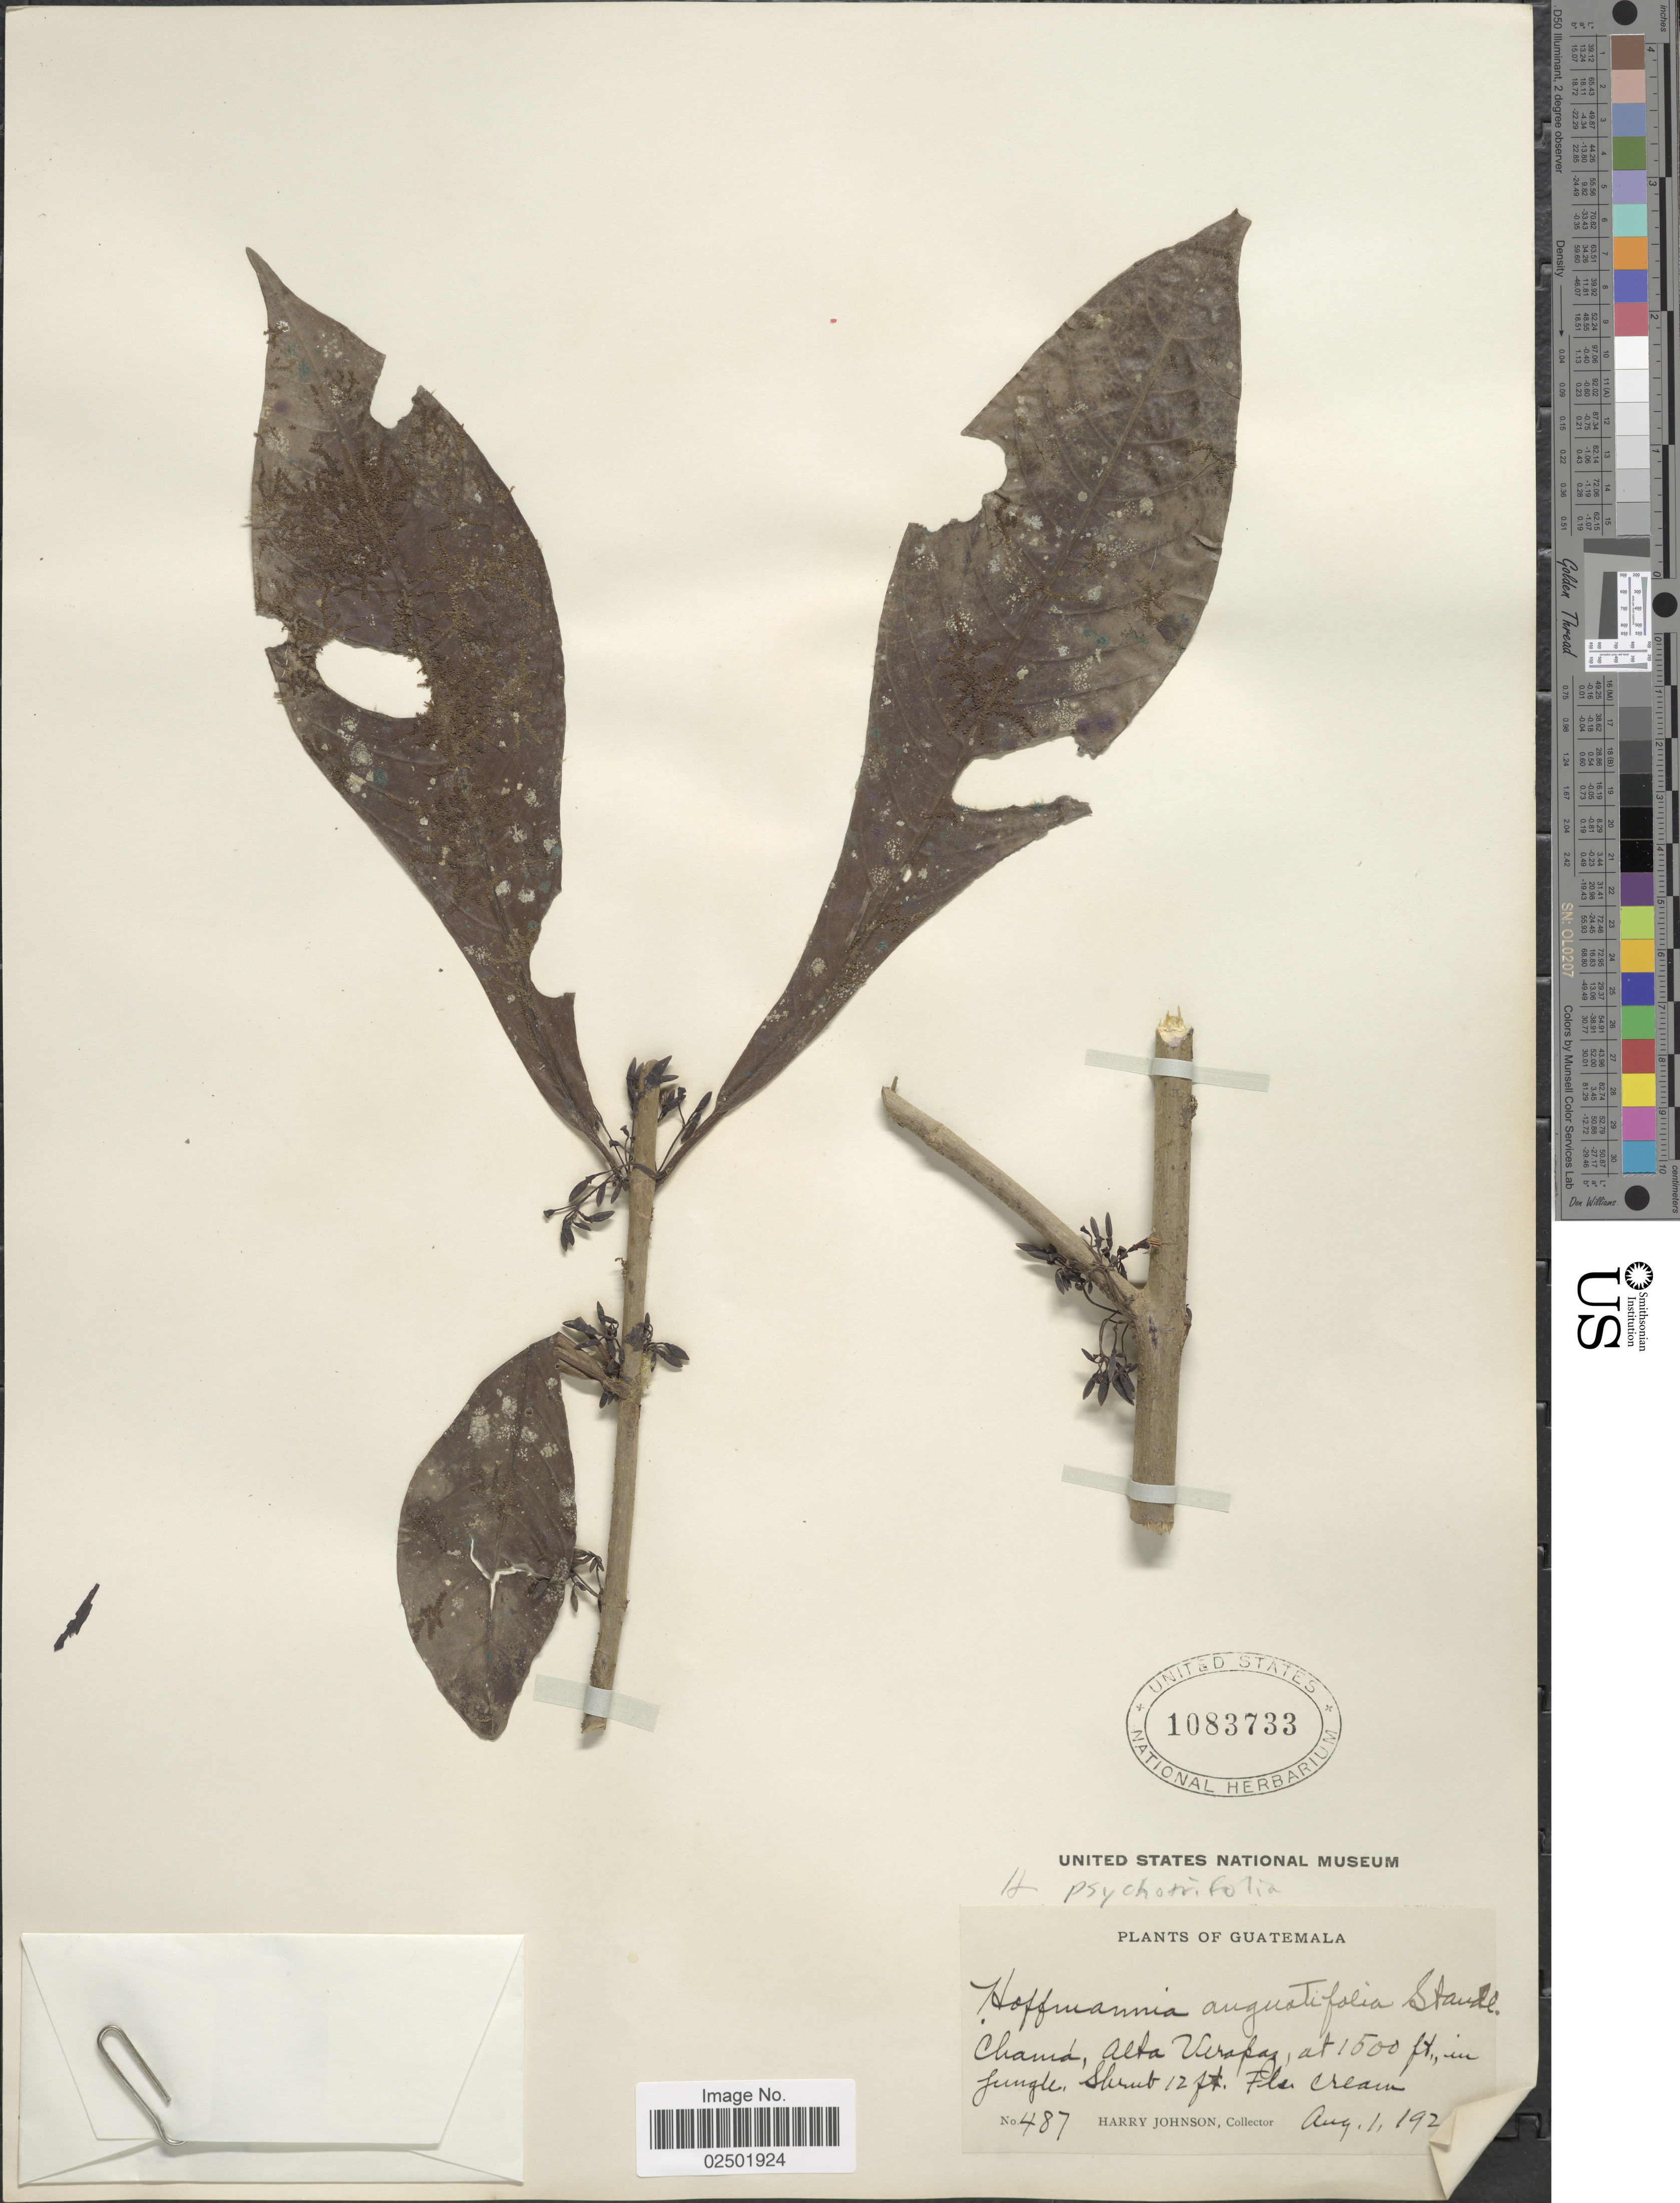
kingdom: Plantae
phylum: Tracheophyta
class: Magnoliopsida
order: Gentianales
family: Rubiaceae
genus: Hoffmannia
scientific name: Hoffmannia psychotriifolia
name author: (Benth.) Griseb.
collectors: H. Johnson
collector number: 487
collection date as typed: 192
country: Guatemala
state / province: Alta Verapaz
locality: Chamá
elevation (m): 457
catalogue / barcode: US 1083733